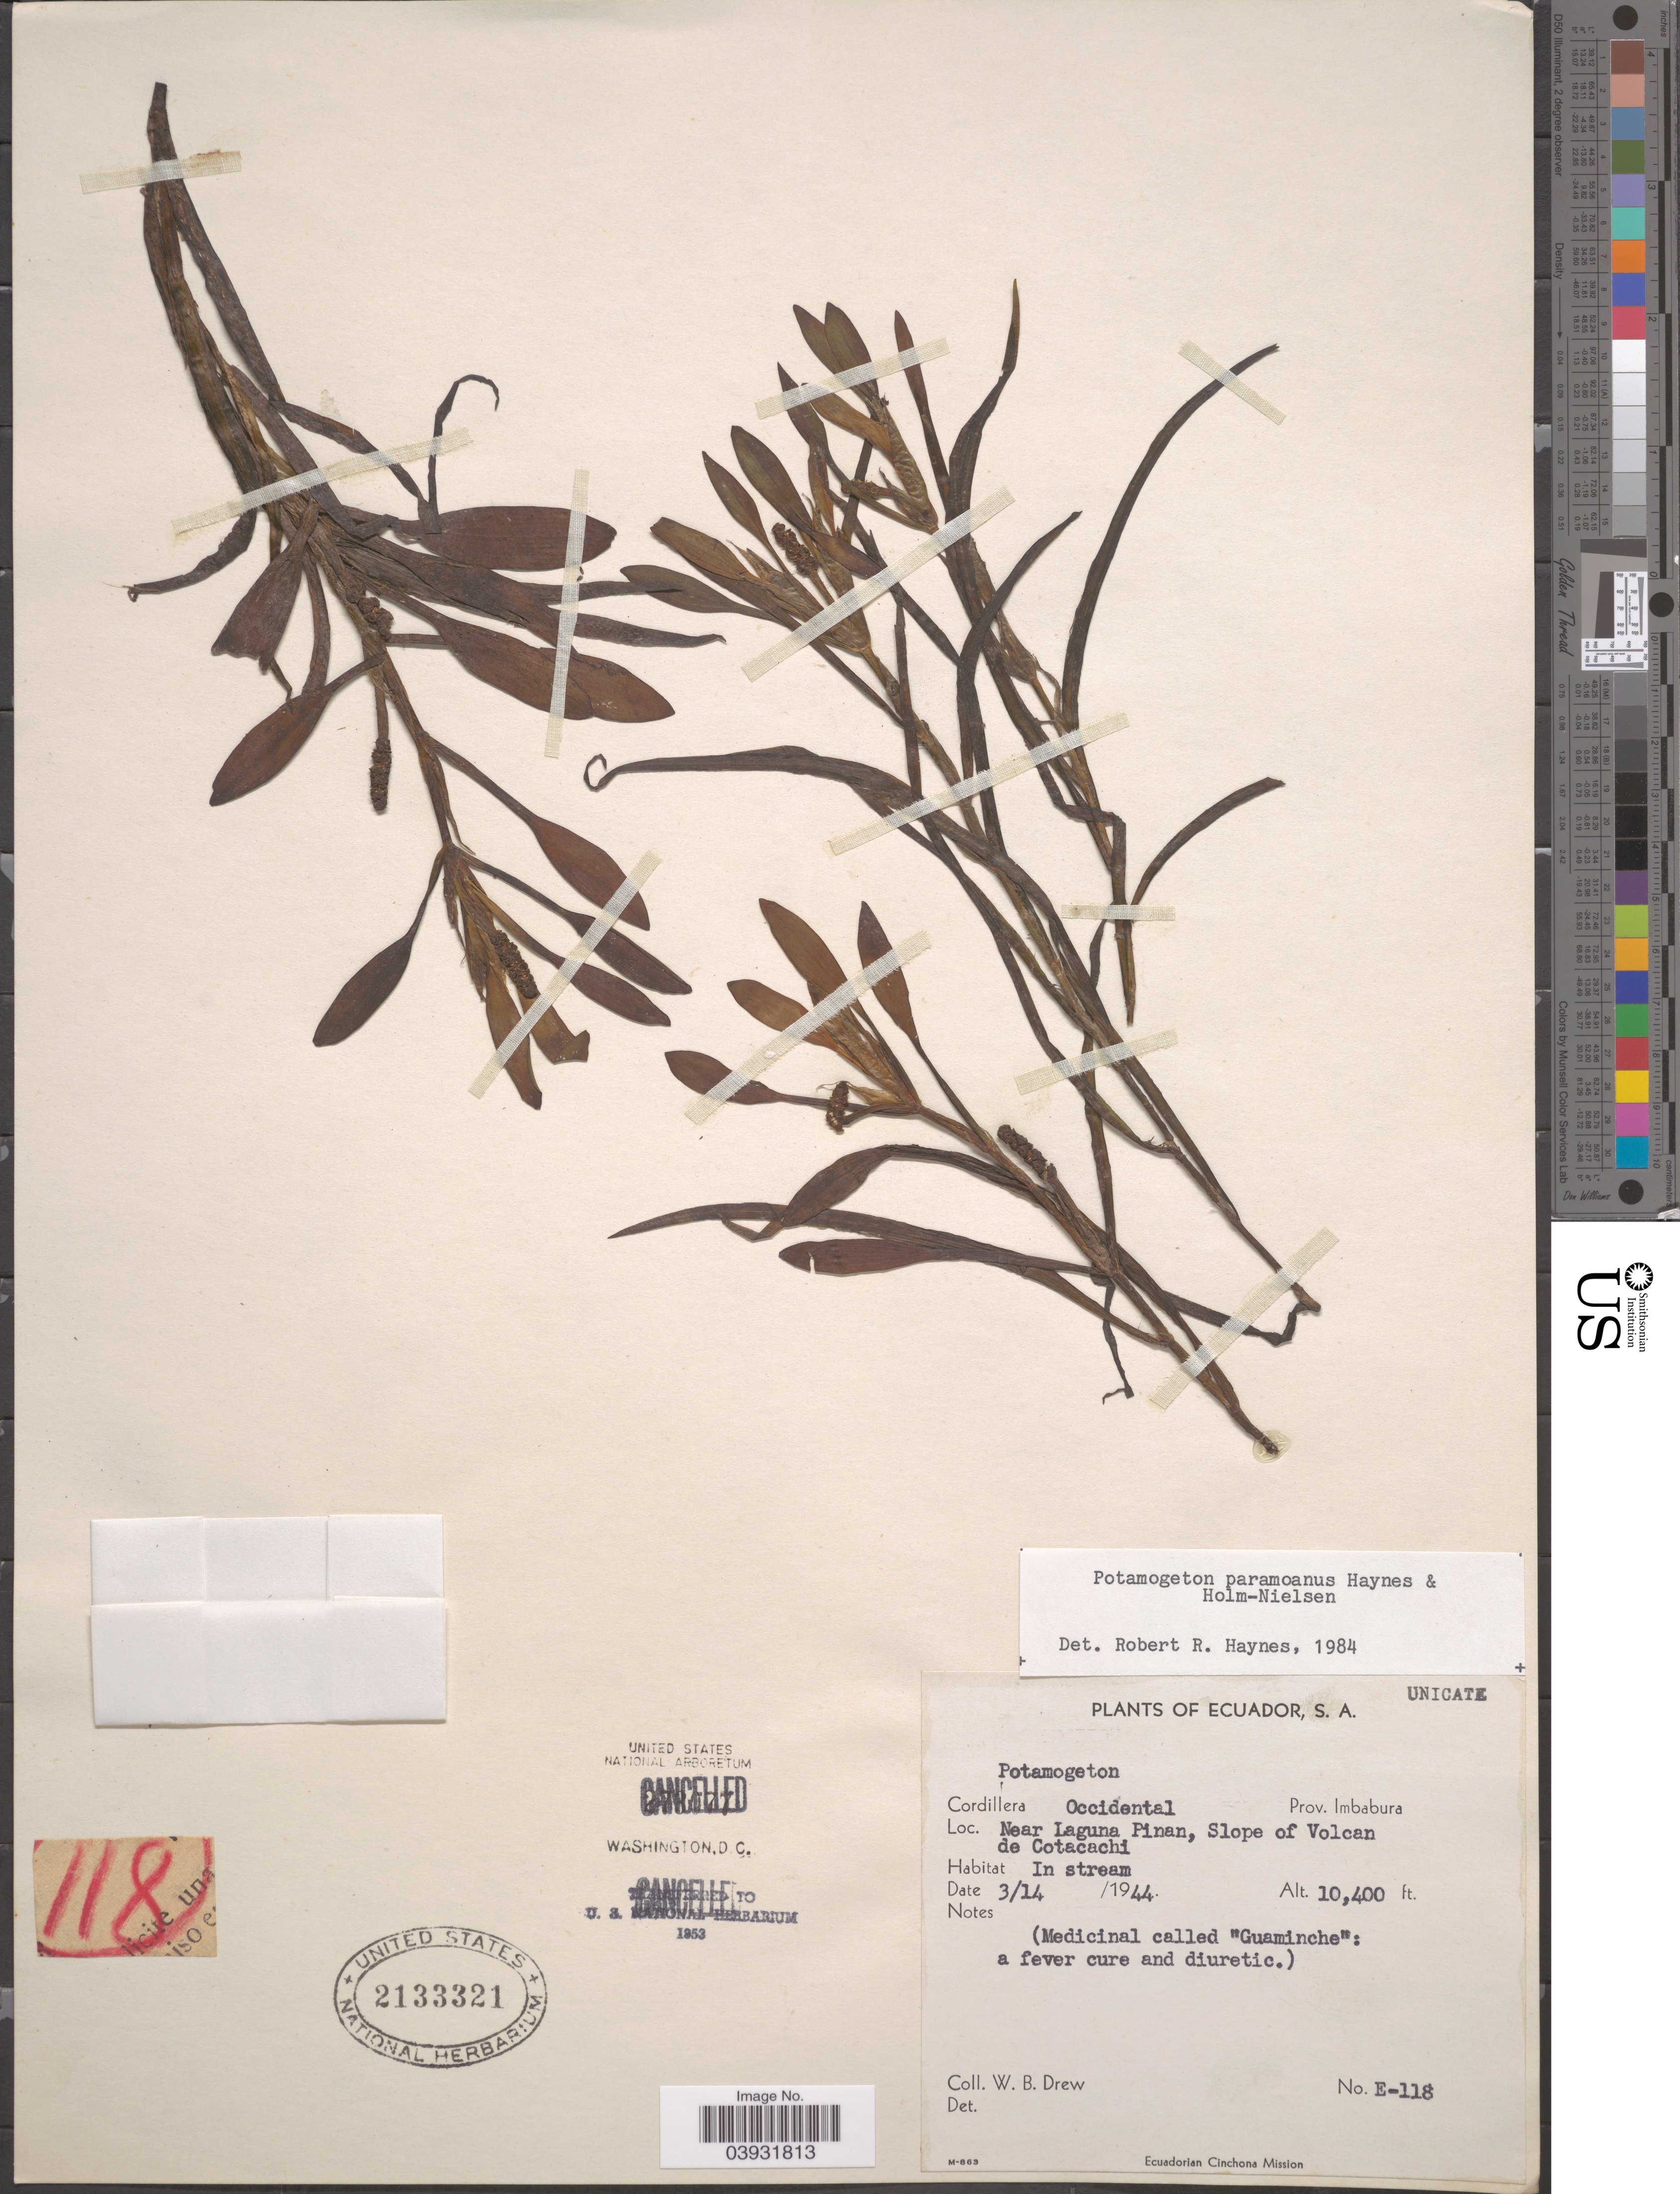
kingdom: Plantae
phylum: Tracheophyta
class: Liliopsida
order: Alismatales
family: Potamogetonaceae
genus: Potamogeton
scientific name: Potamogeton paramoanus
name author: R.R. Haynes & Holm-Nielsen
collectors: W. B. Drew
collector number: E-118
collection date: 1944-03-14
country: Ecuador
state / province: Imbabura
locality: Cordillera Occidental. Near Laguna Pinan, Slope of Volcan de Cotacachi.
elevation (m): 3170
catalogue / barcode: US 2133321